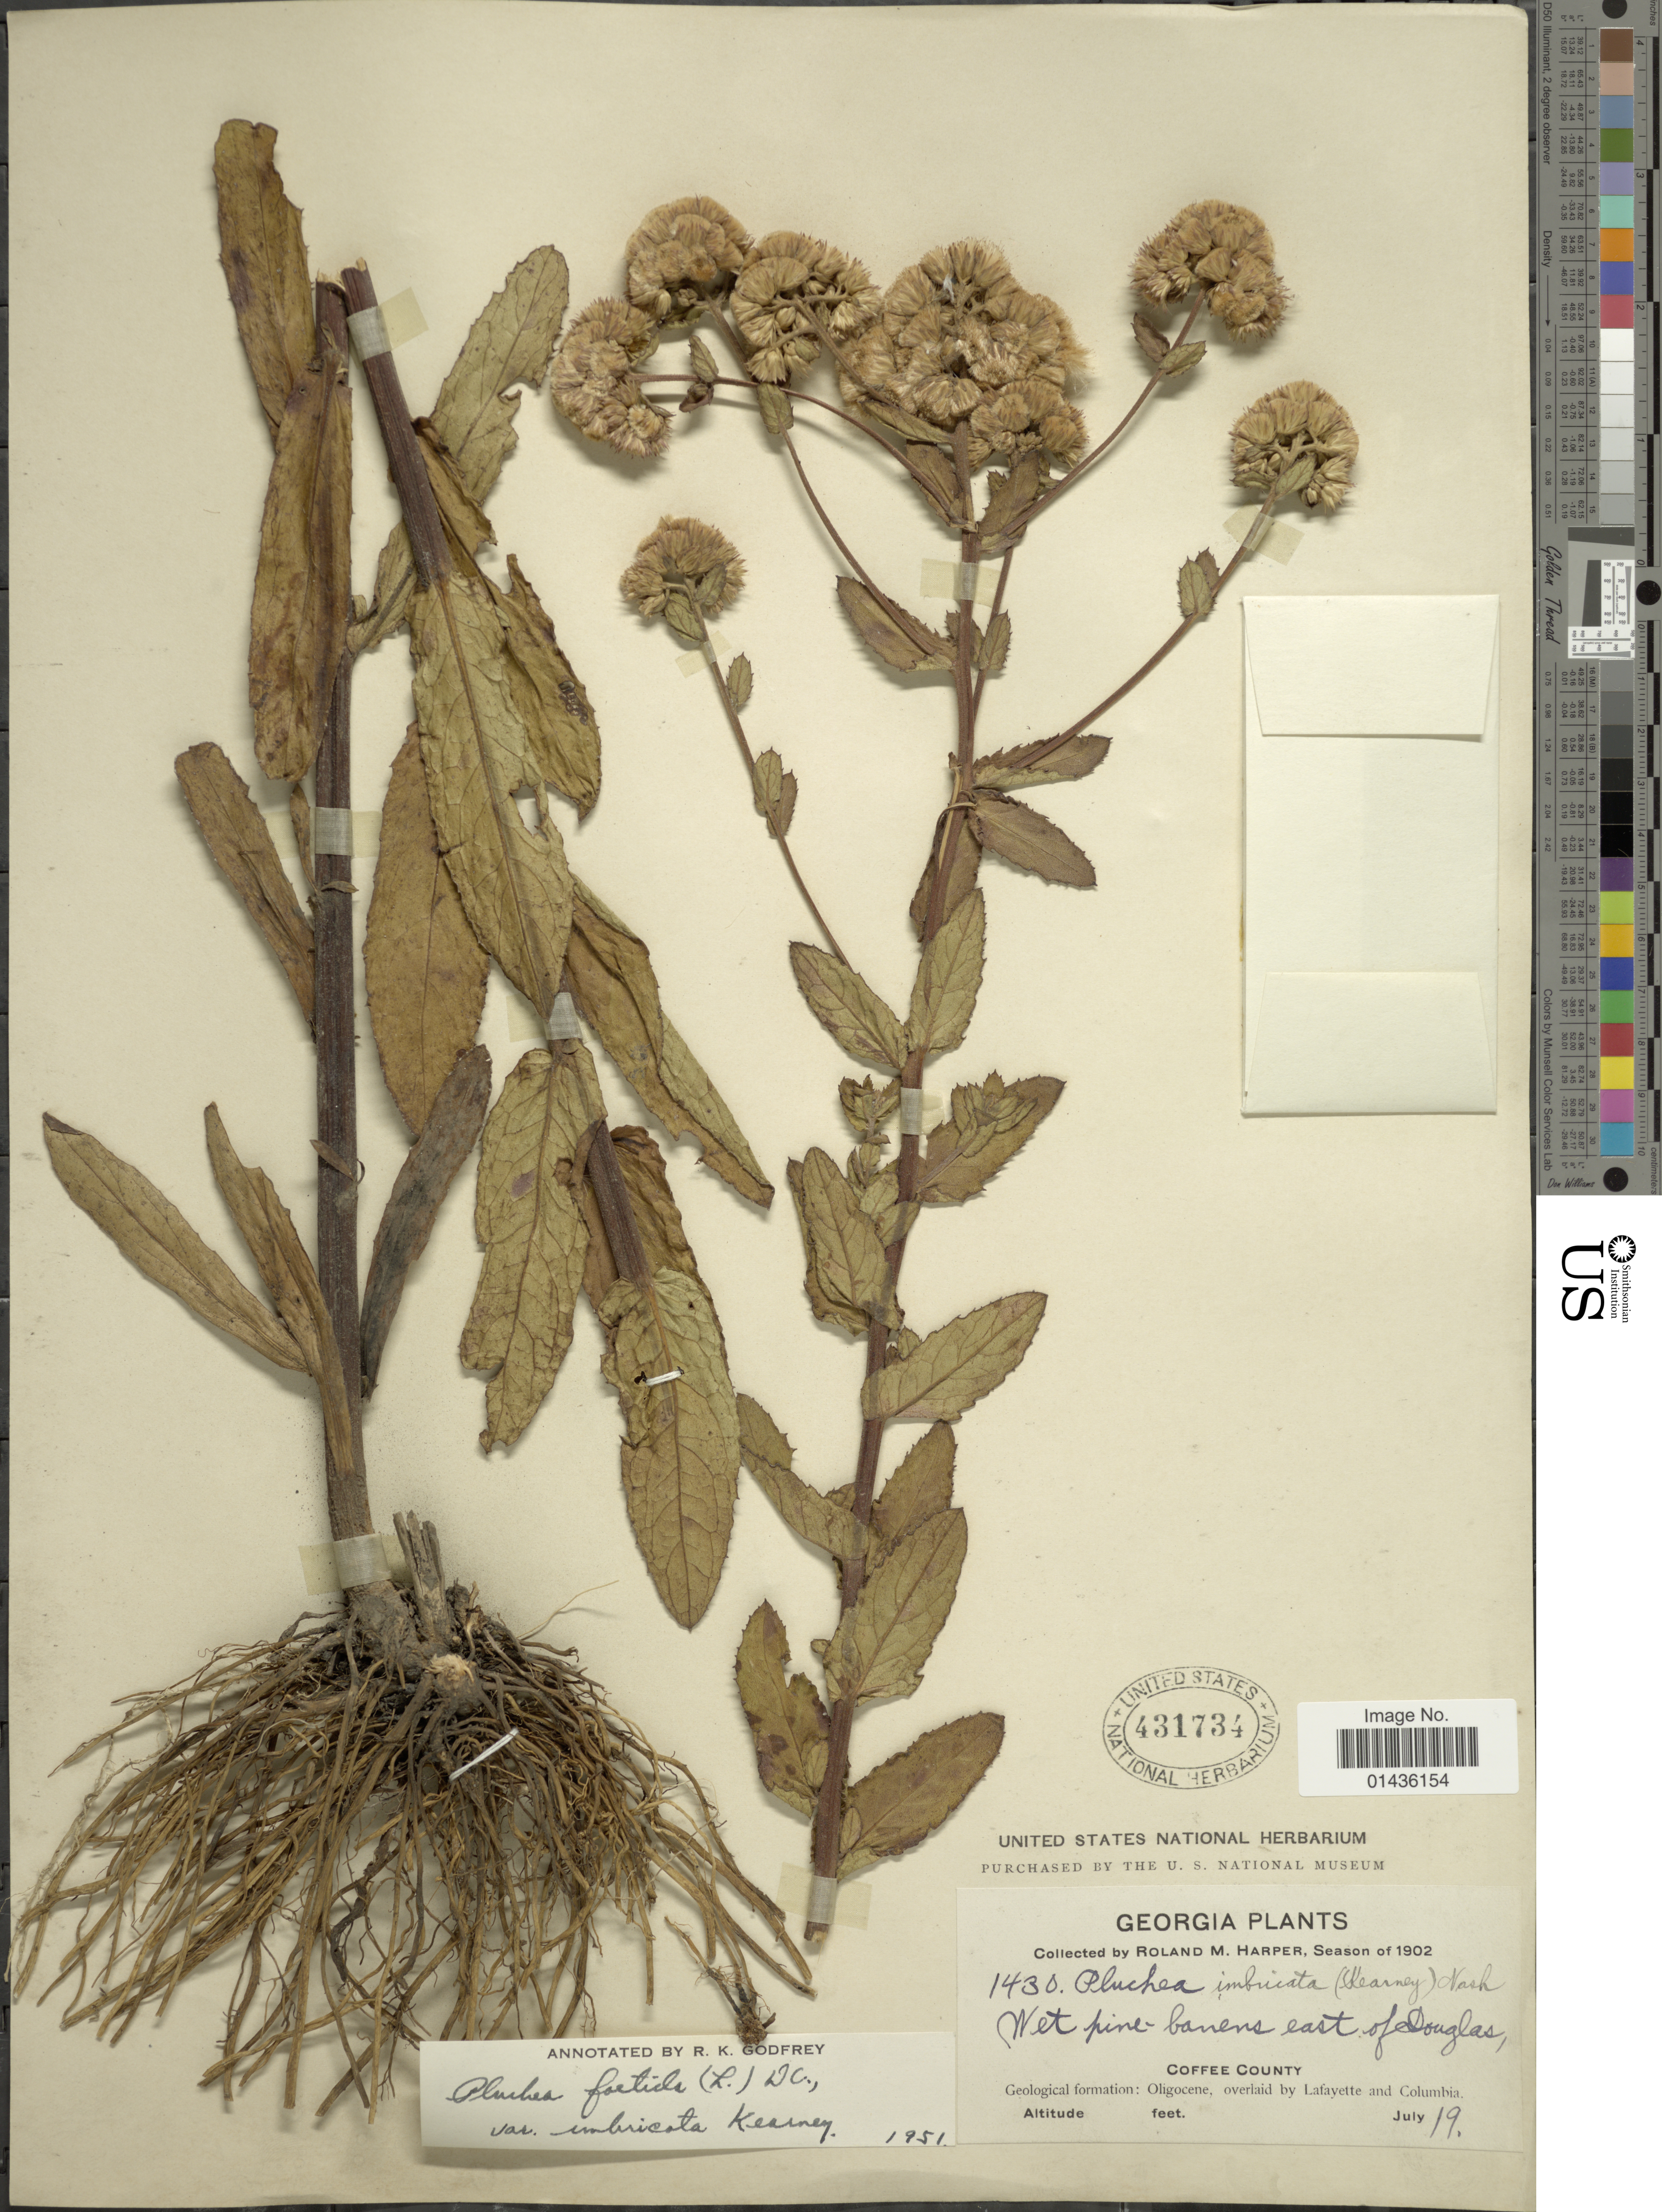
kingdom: Plantae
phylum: Tracheophyta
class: Magnoliopsida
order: Asterales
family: Asteraceae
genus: Pluchea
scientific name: Pluchea foetida var. imbricata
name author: Kearney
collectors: R. M. Harper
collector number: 1430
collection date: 1902-07-19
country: United States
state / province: Georgia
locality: Coffee County, overlaid by Lafayette and Columbia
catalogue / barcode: US 431734